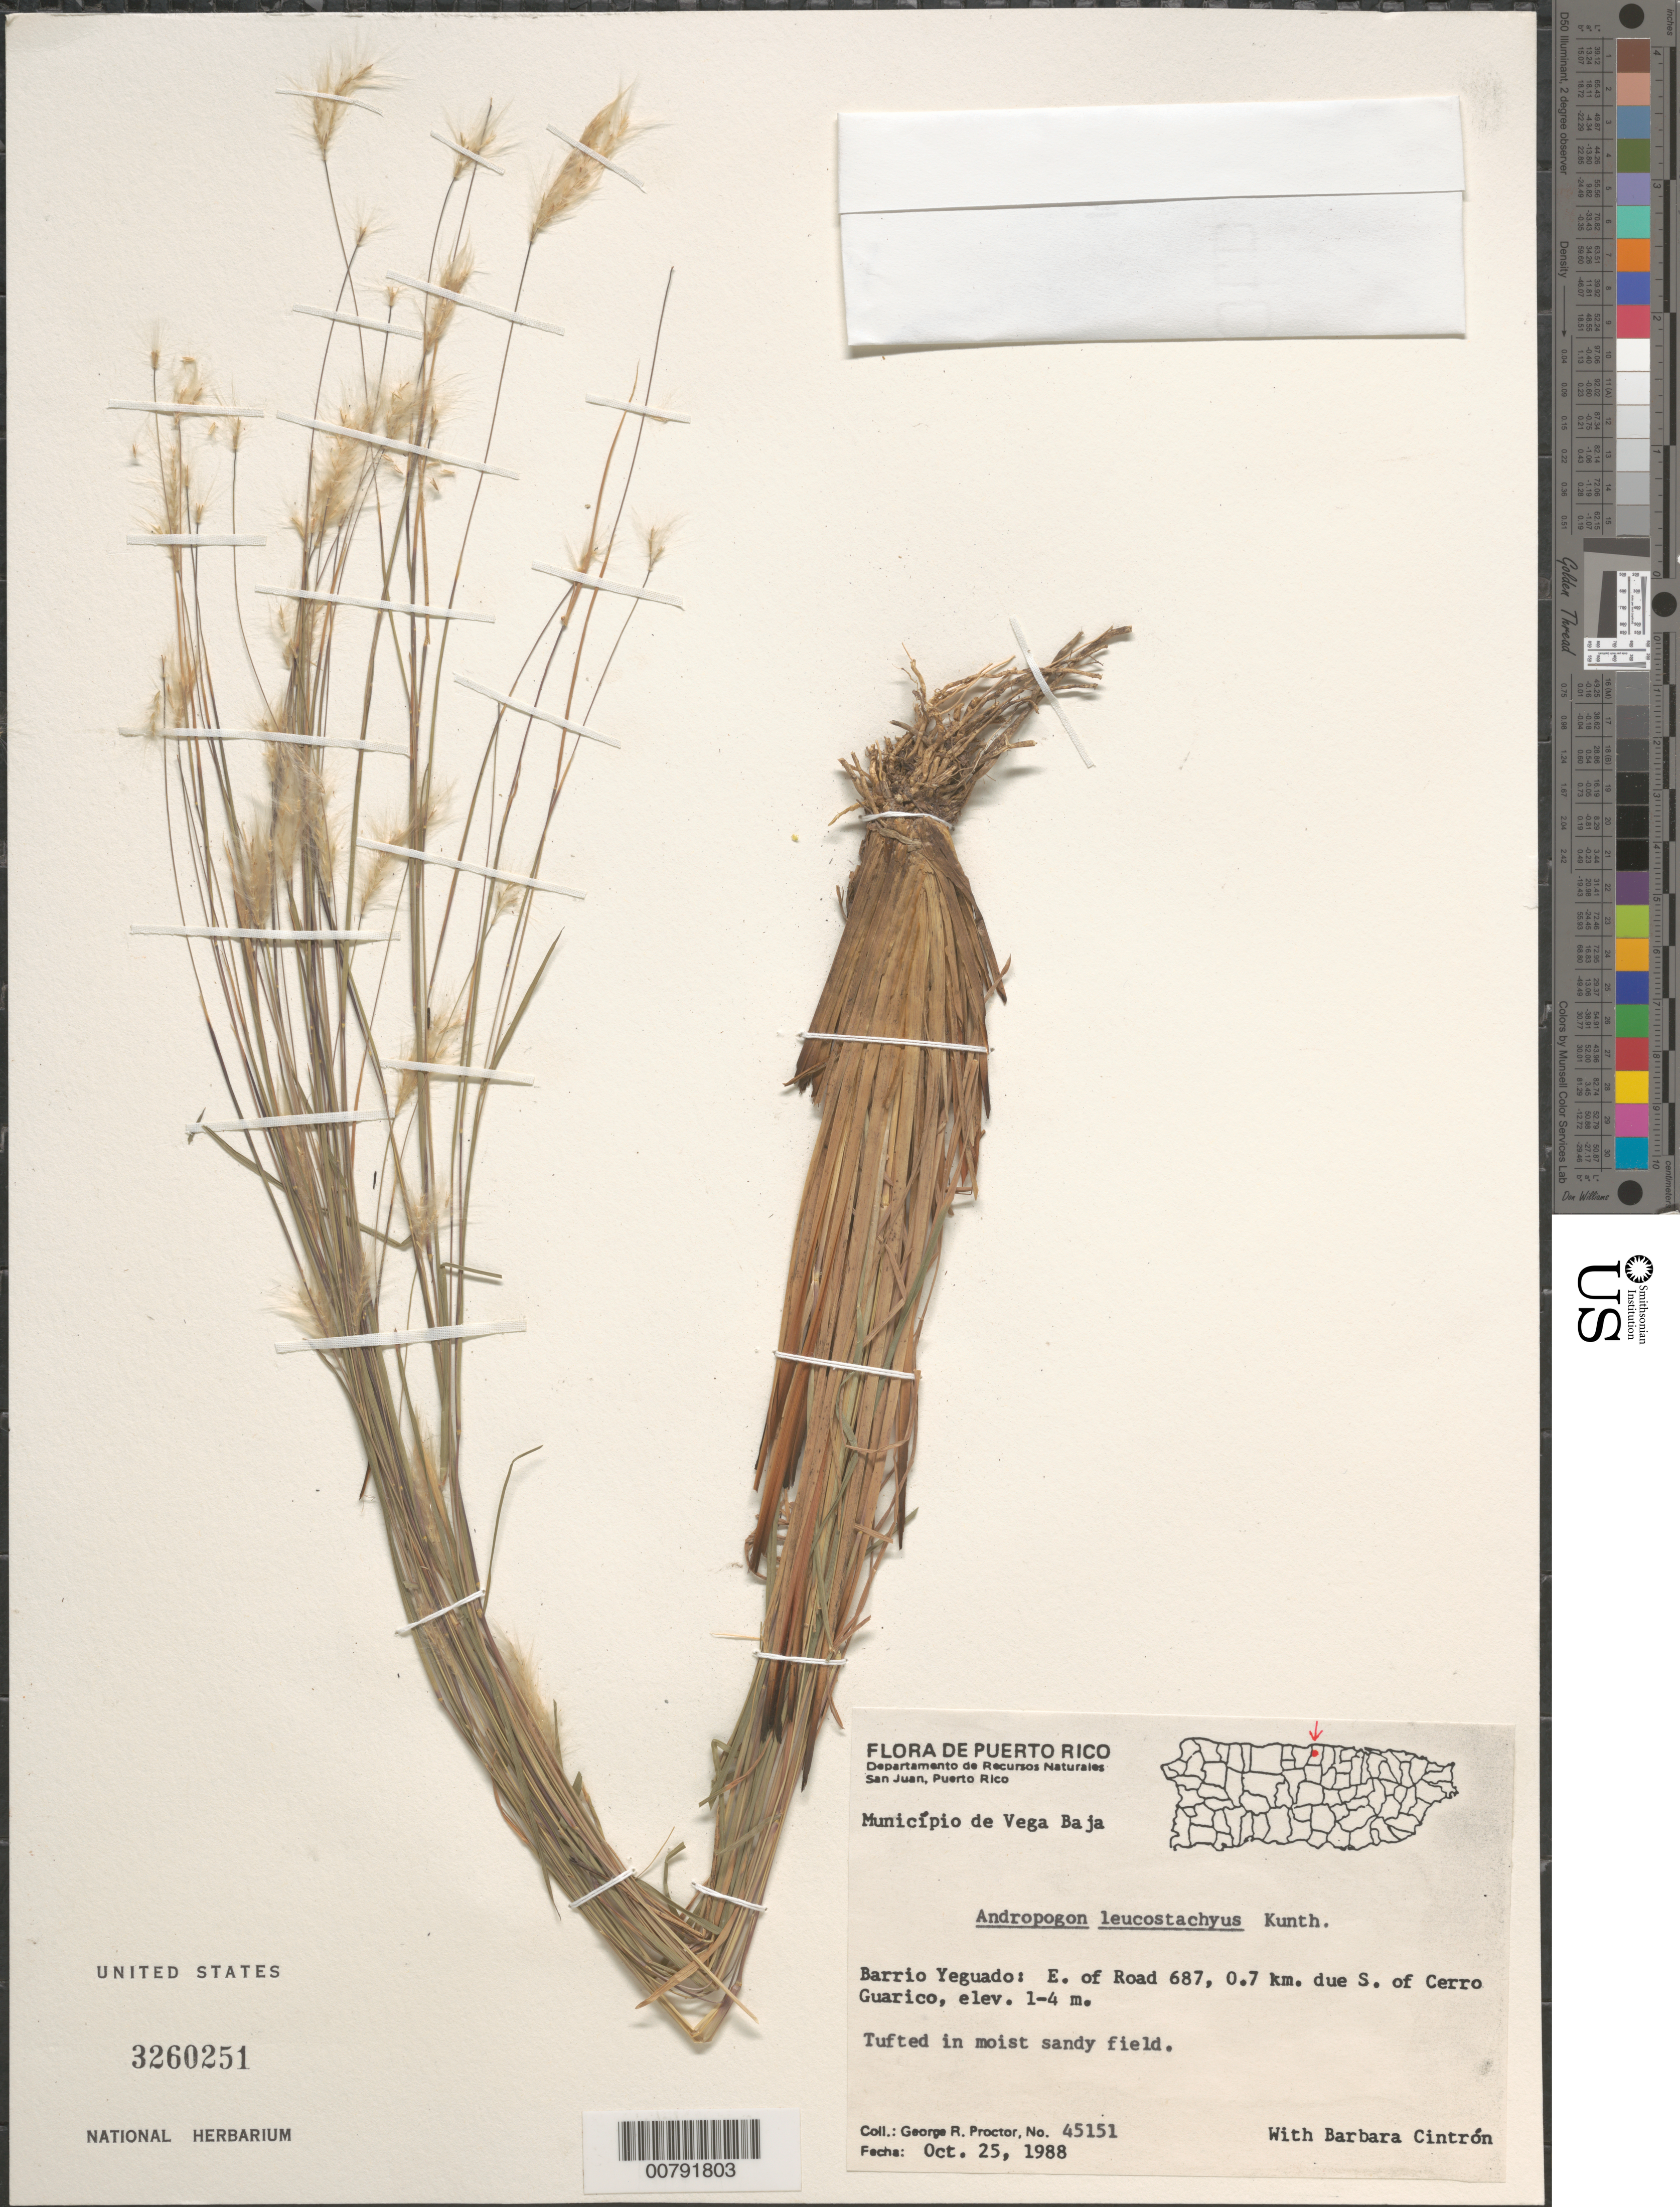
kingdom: Plantae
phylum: Tracheophyta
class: Liliopsida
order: Poales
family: Poaceae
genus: Andropogon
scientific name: Andropogon leucostachyus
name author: Kunth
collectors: G. R. Proctor & B. Cintrón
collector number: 45151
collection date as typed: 25 Oct 1988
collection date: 1988-10-25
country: Puerto Rico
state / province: Vega Baja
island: Puerto Rico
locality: Mun. de Vega Baja, Barrio Yeguado, E of Road 687, 0.7 km S of Cerro Guarico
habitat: In moist sandy field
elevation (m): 1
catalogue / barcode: US 3260251